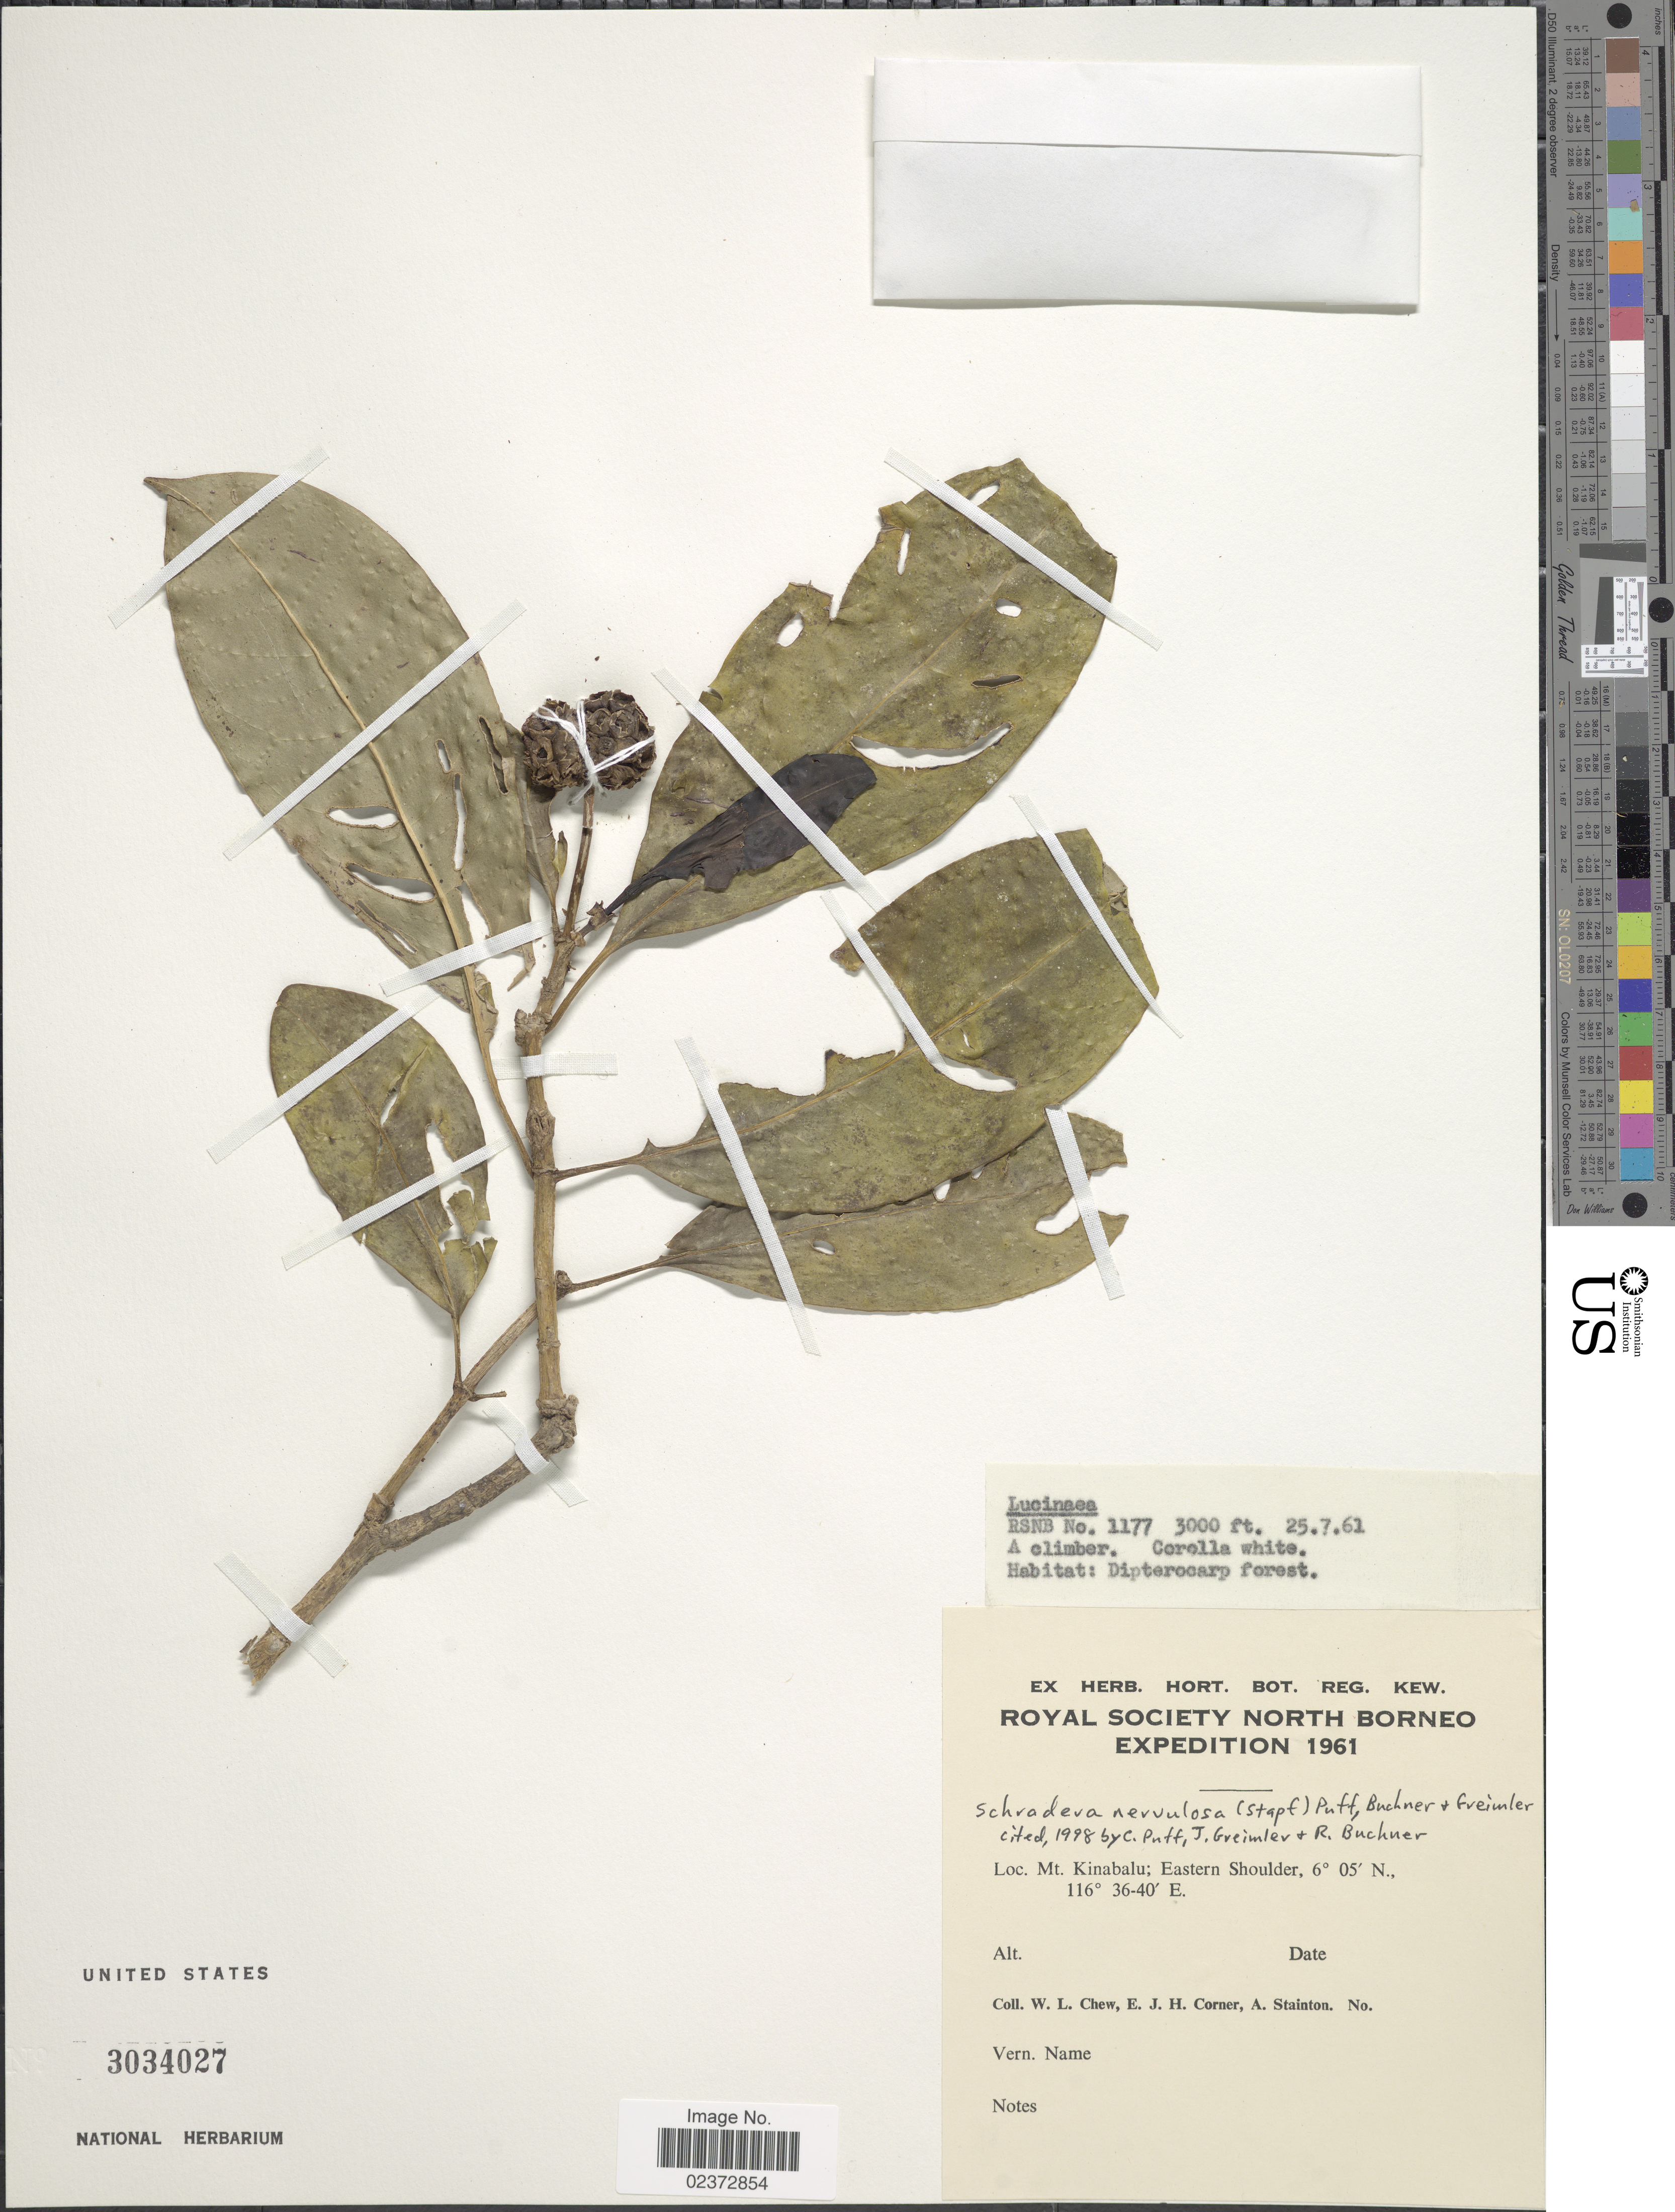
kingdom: Plantae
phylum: Tracheophyta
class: Magnoliopsida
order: Gentianales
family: Rubiaceae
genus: Schradera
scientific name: Schradera nervulosa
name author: (Stapf) Puff et al.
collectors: W. Chew, E. Corner & A. Stainton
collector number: RSNB 1177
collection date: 1961-07-25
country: Malaysia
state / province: Sabah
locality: Royal Society North Borneo, Mt Kinabalu; Eastern Shoulder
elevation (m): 914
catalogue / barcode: US 3034027